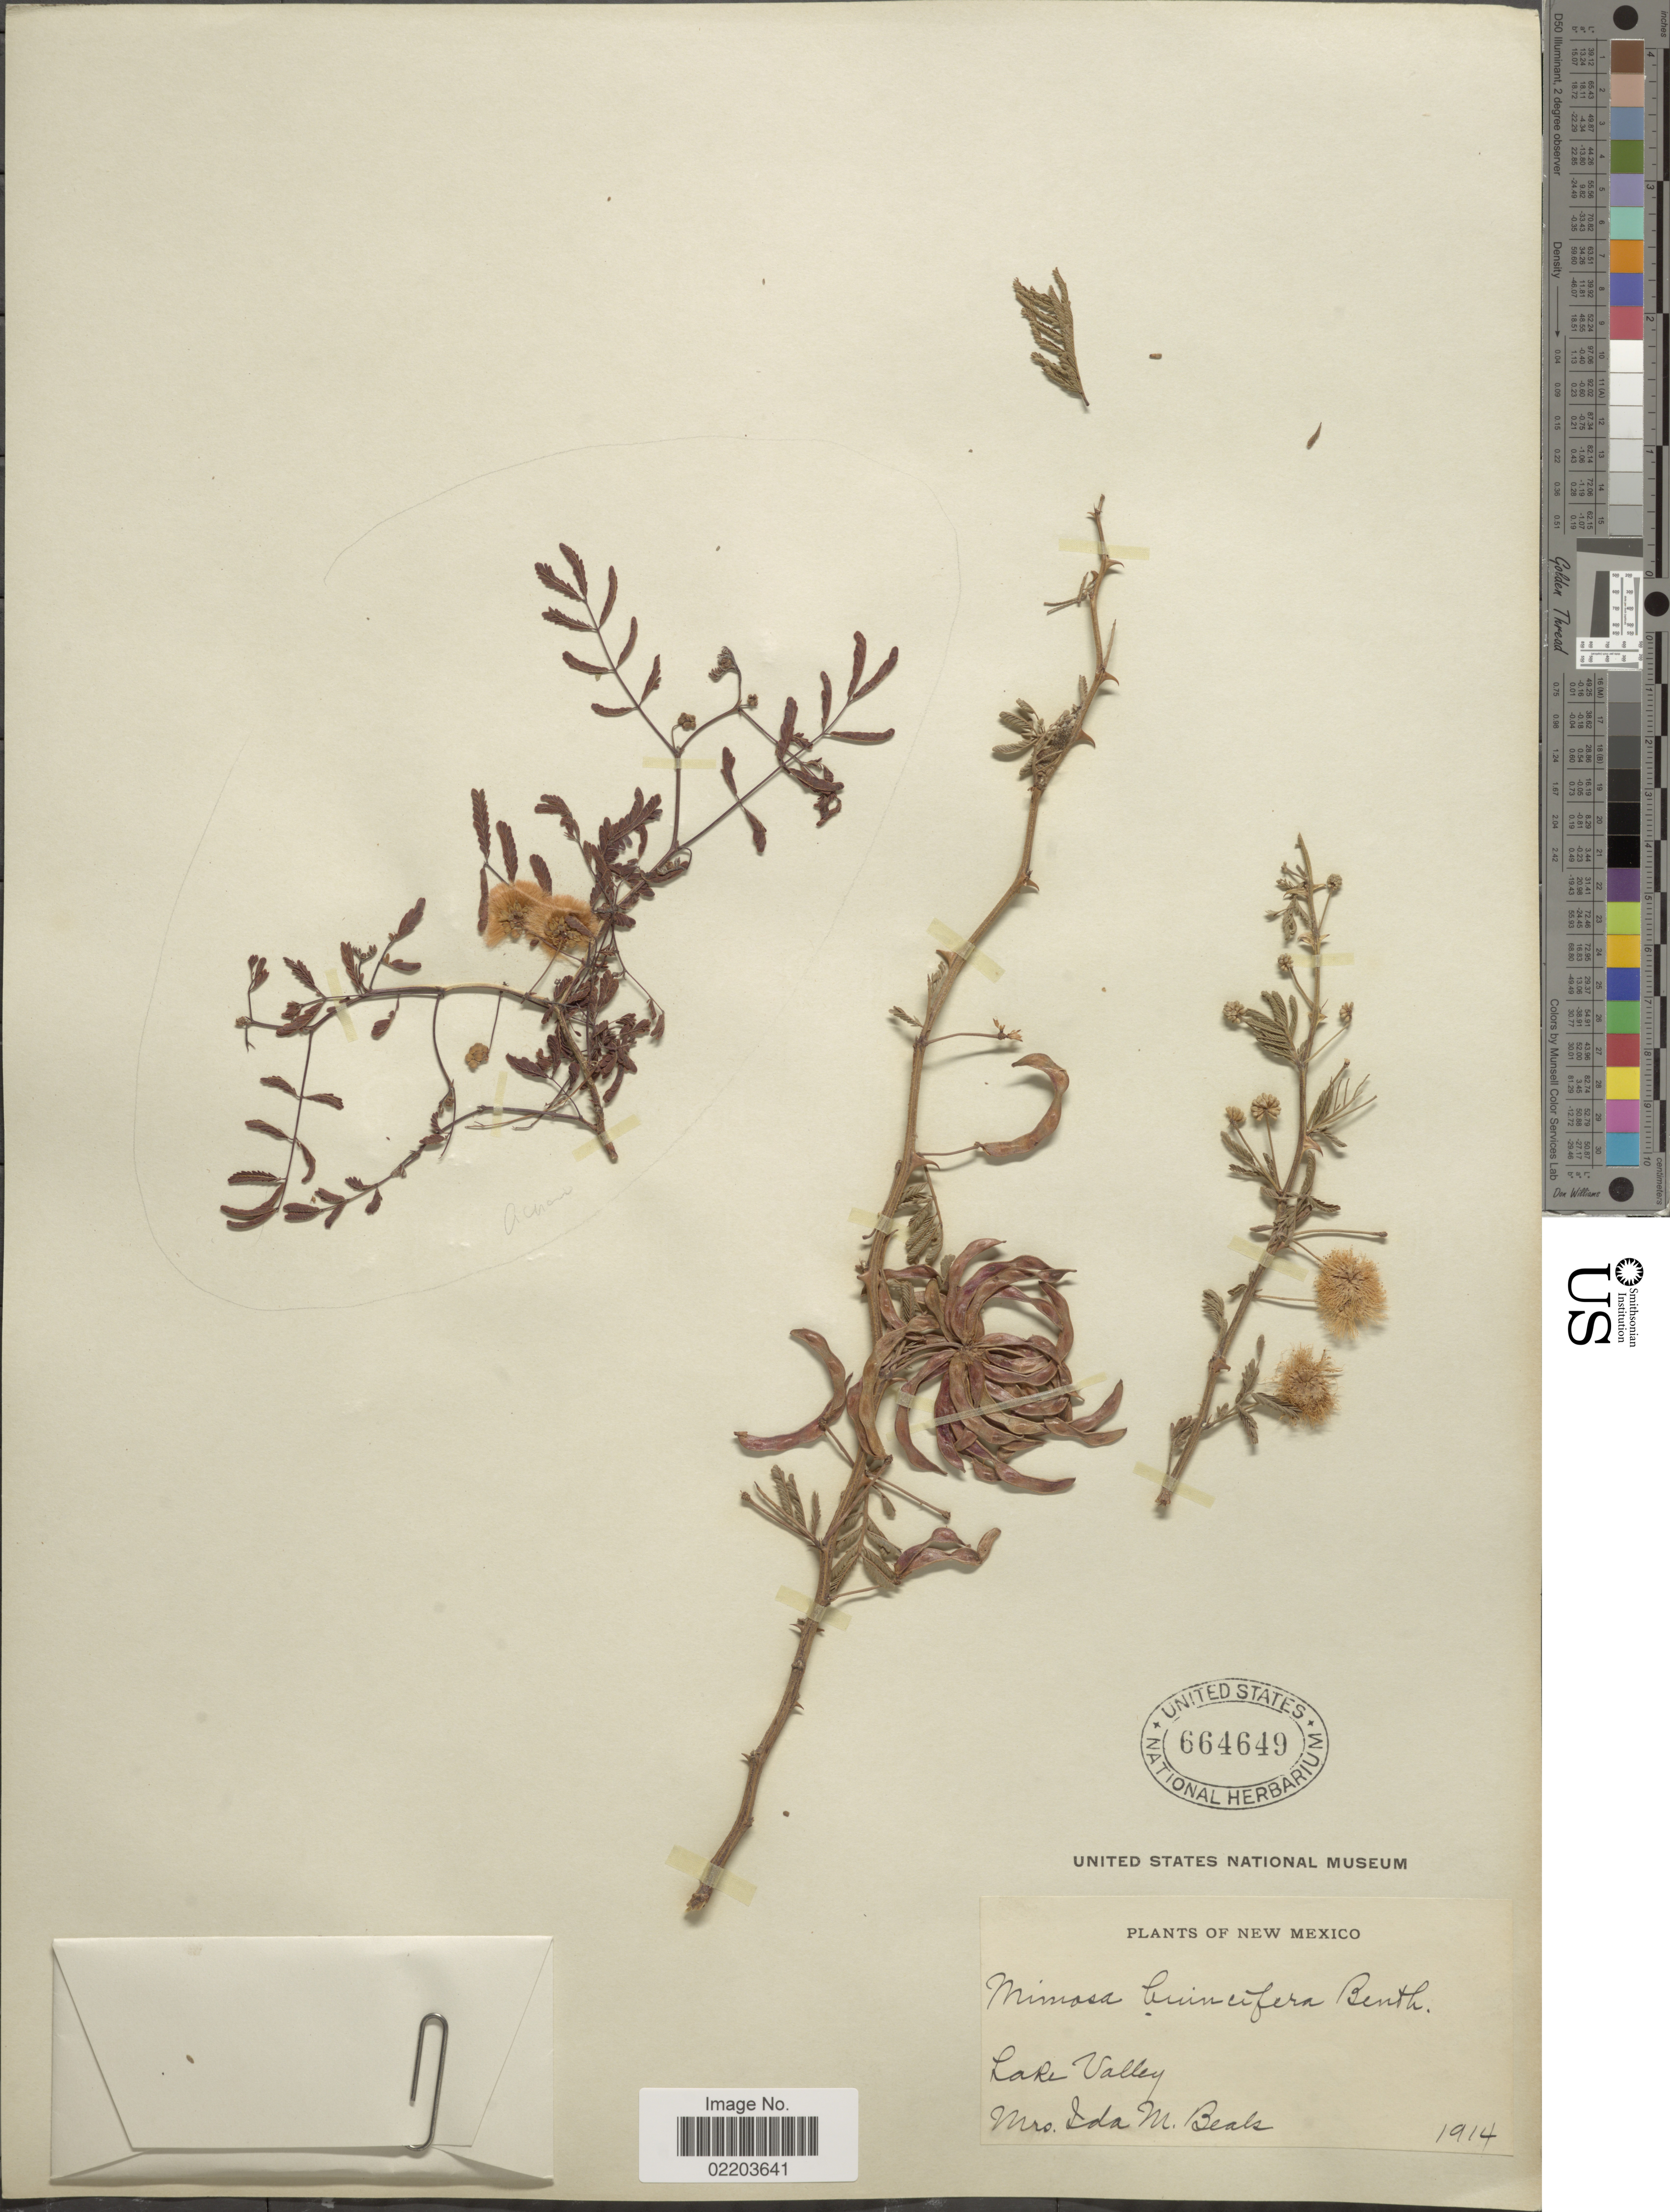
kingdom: Plantae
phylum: Tracheophyta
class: Magnoliopsida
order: Fabales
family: Fabaceae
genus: Mimosa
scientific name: Mimosa biuncifera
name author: Benth.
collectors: I. M. Beals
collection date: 1914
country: United States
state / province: New Mexico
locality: Lake Valley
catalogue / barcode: US 664649